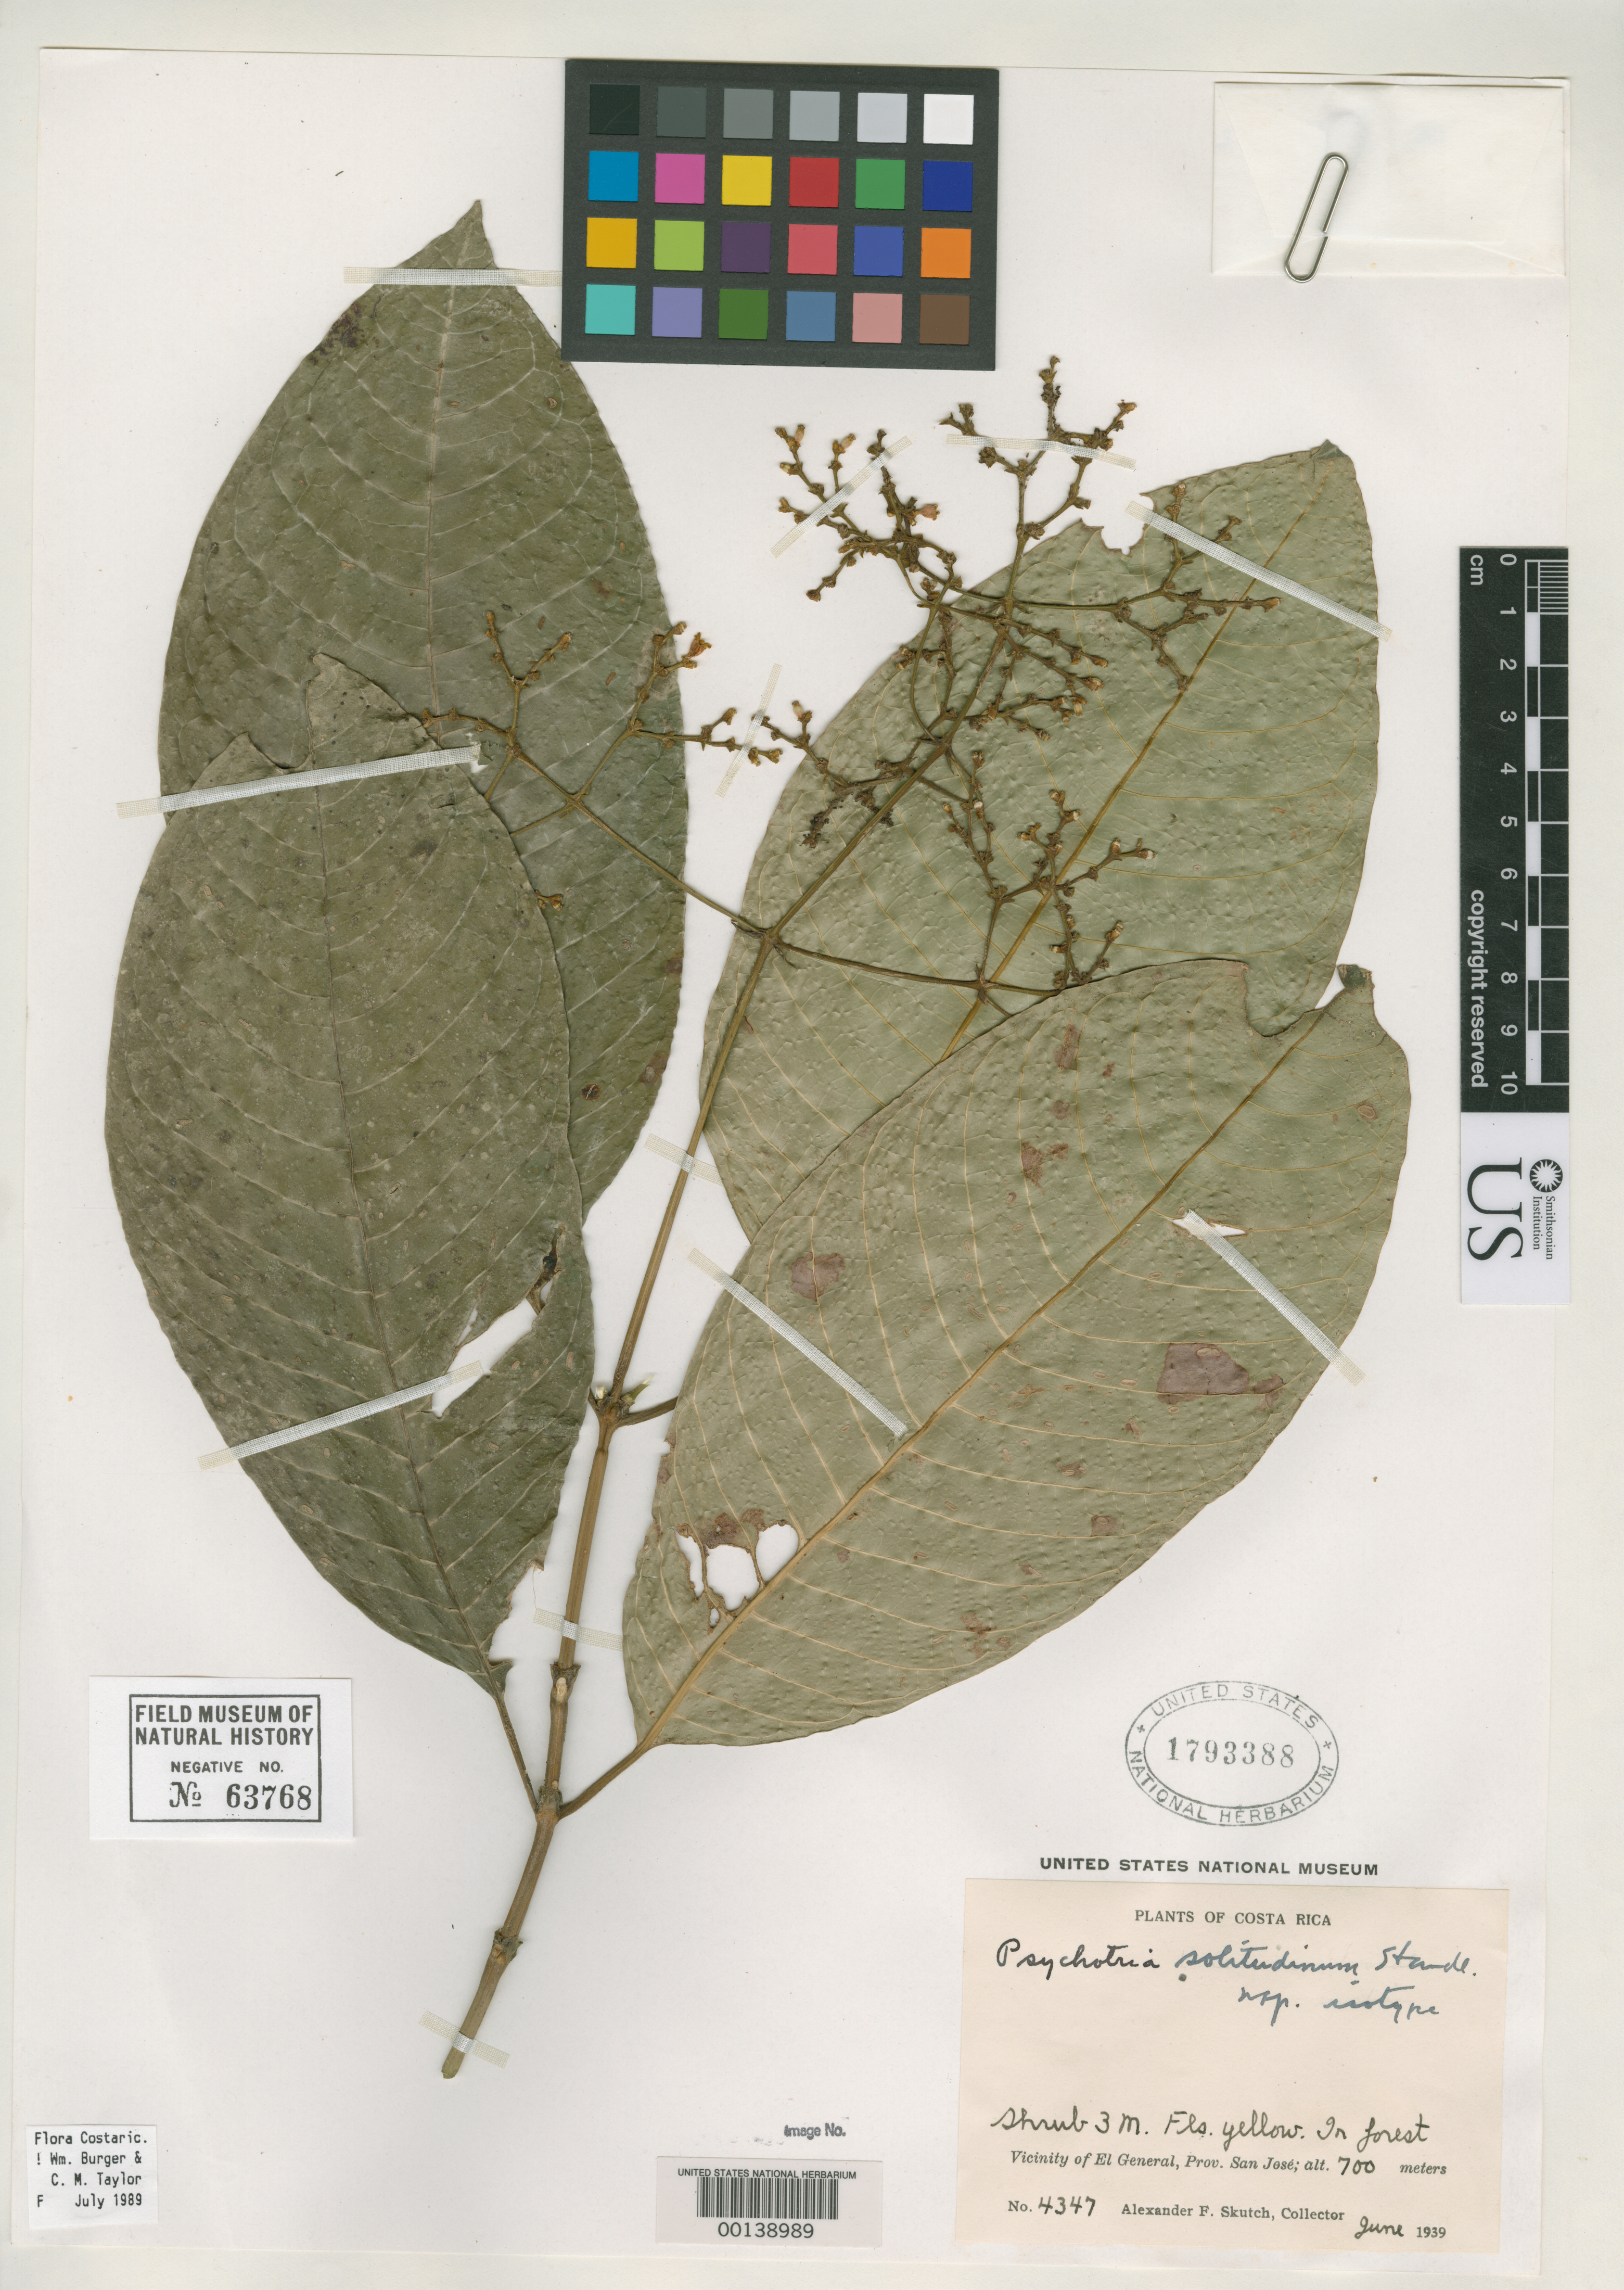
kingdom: Plantae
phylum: Tracheophyta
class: Magnoliopsida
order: Gentianales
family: Rubiaceae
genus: Psychotria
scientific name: Psychotria solitudinum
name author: Standl.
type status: Isotype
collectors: A. F. Skutch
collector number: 4347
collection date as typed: Jun 1939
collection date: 1939-06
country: Costa Rica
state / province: San José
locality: Vicinity of El General.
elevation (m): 700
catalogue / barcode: US 1793388